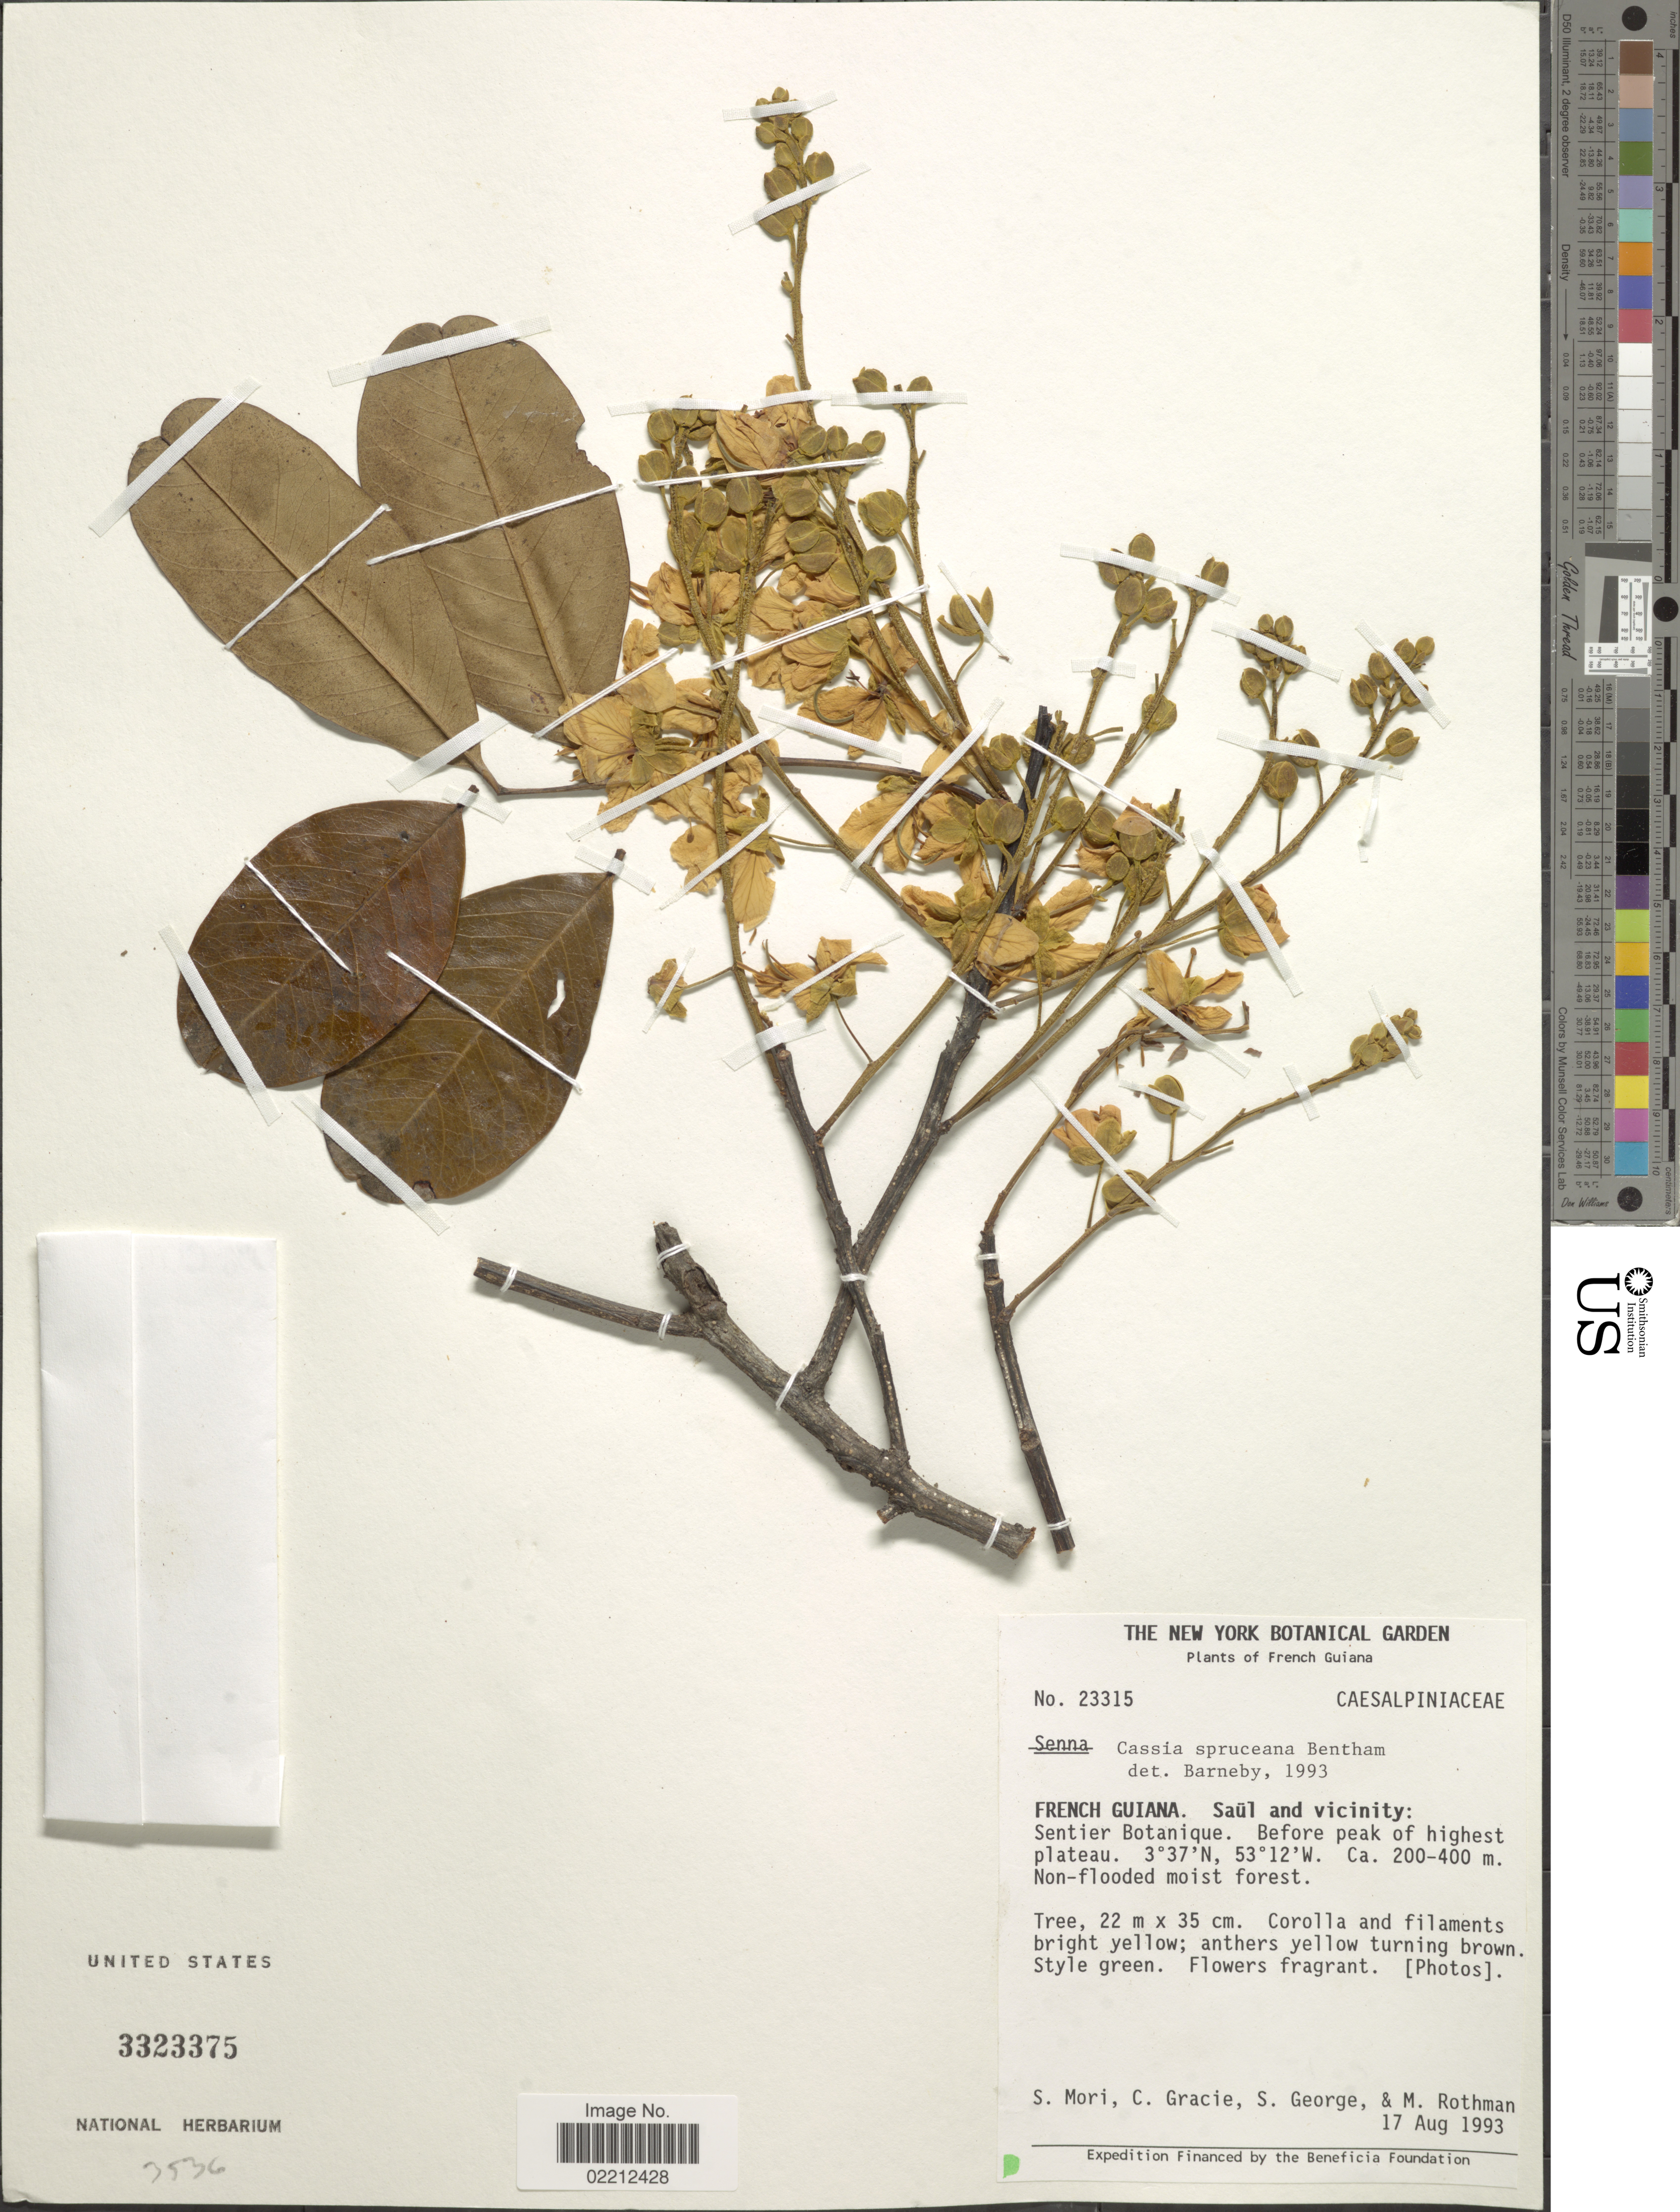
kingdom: Plantae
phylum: Tracheophyta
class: Magnoliopsida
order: Fabales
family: Fabaceae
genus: Cassia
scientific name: Cassia spruceana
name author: Benth.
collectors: S. Mori, C. A. Gracie, S. George & M. Rothman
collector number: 23315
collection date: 1993-08-17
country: French Guiana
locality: French Guiana, Saul and vicinity: Sentier Botanique. before peak of highest.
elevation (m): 200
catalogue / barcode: US 3323375